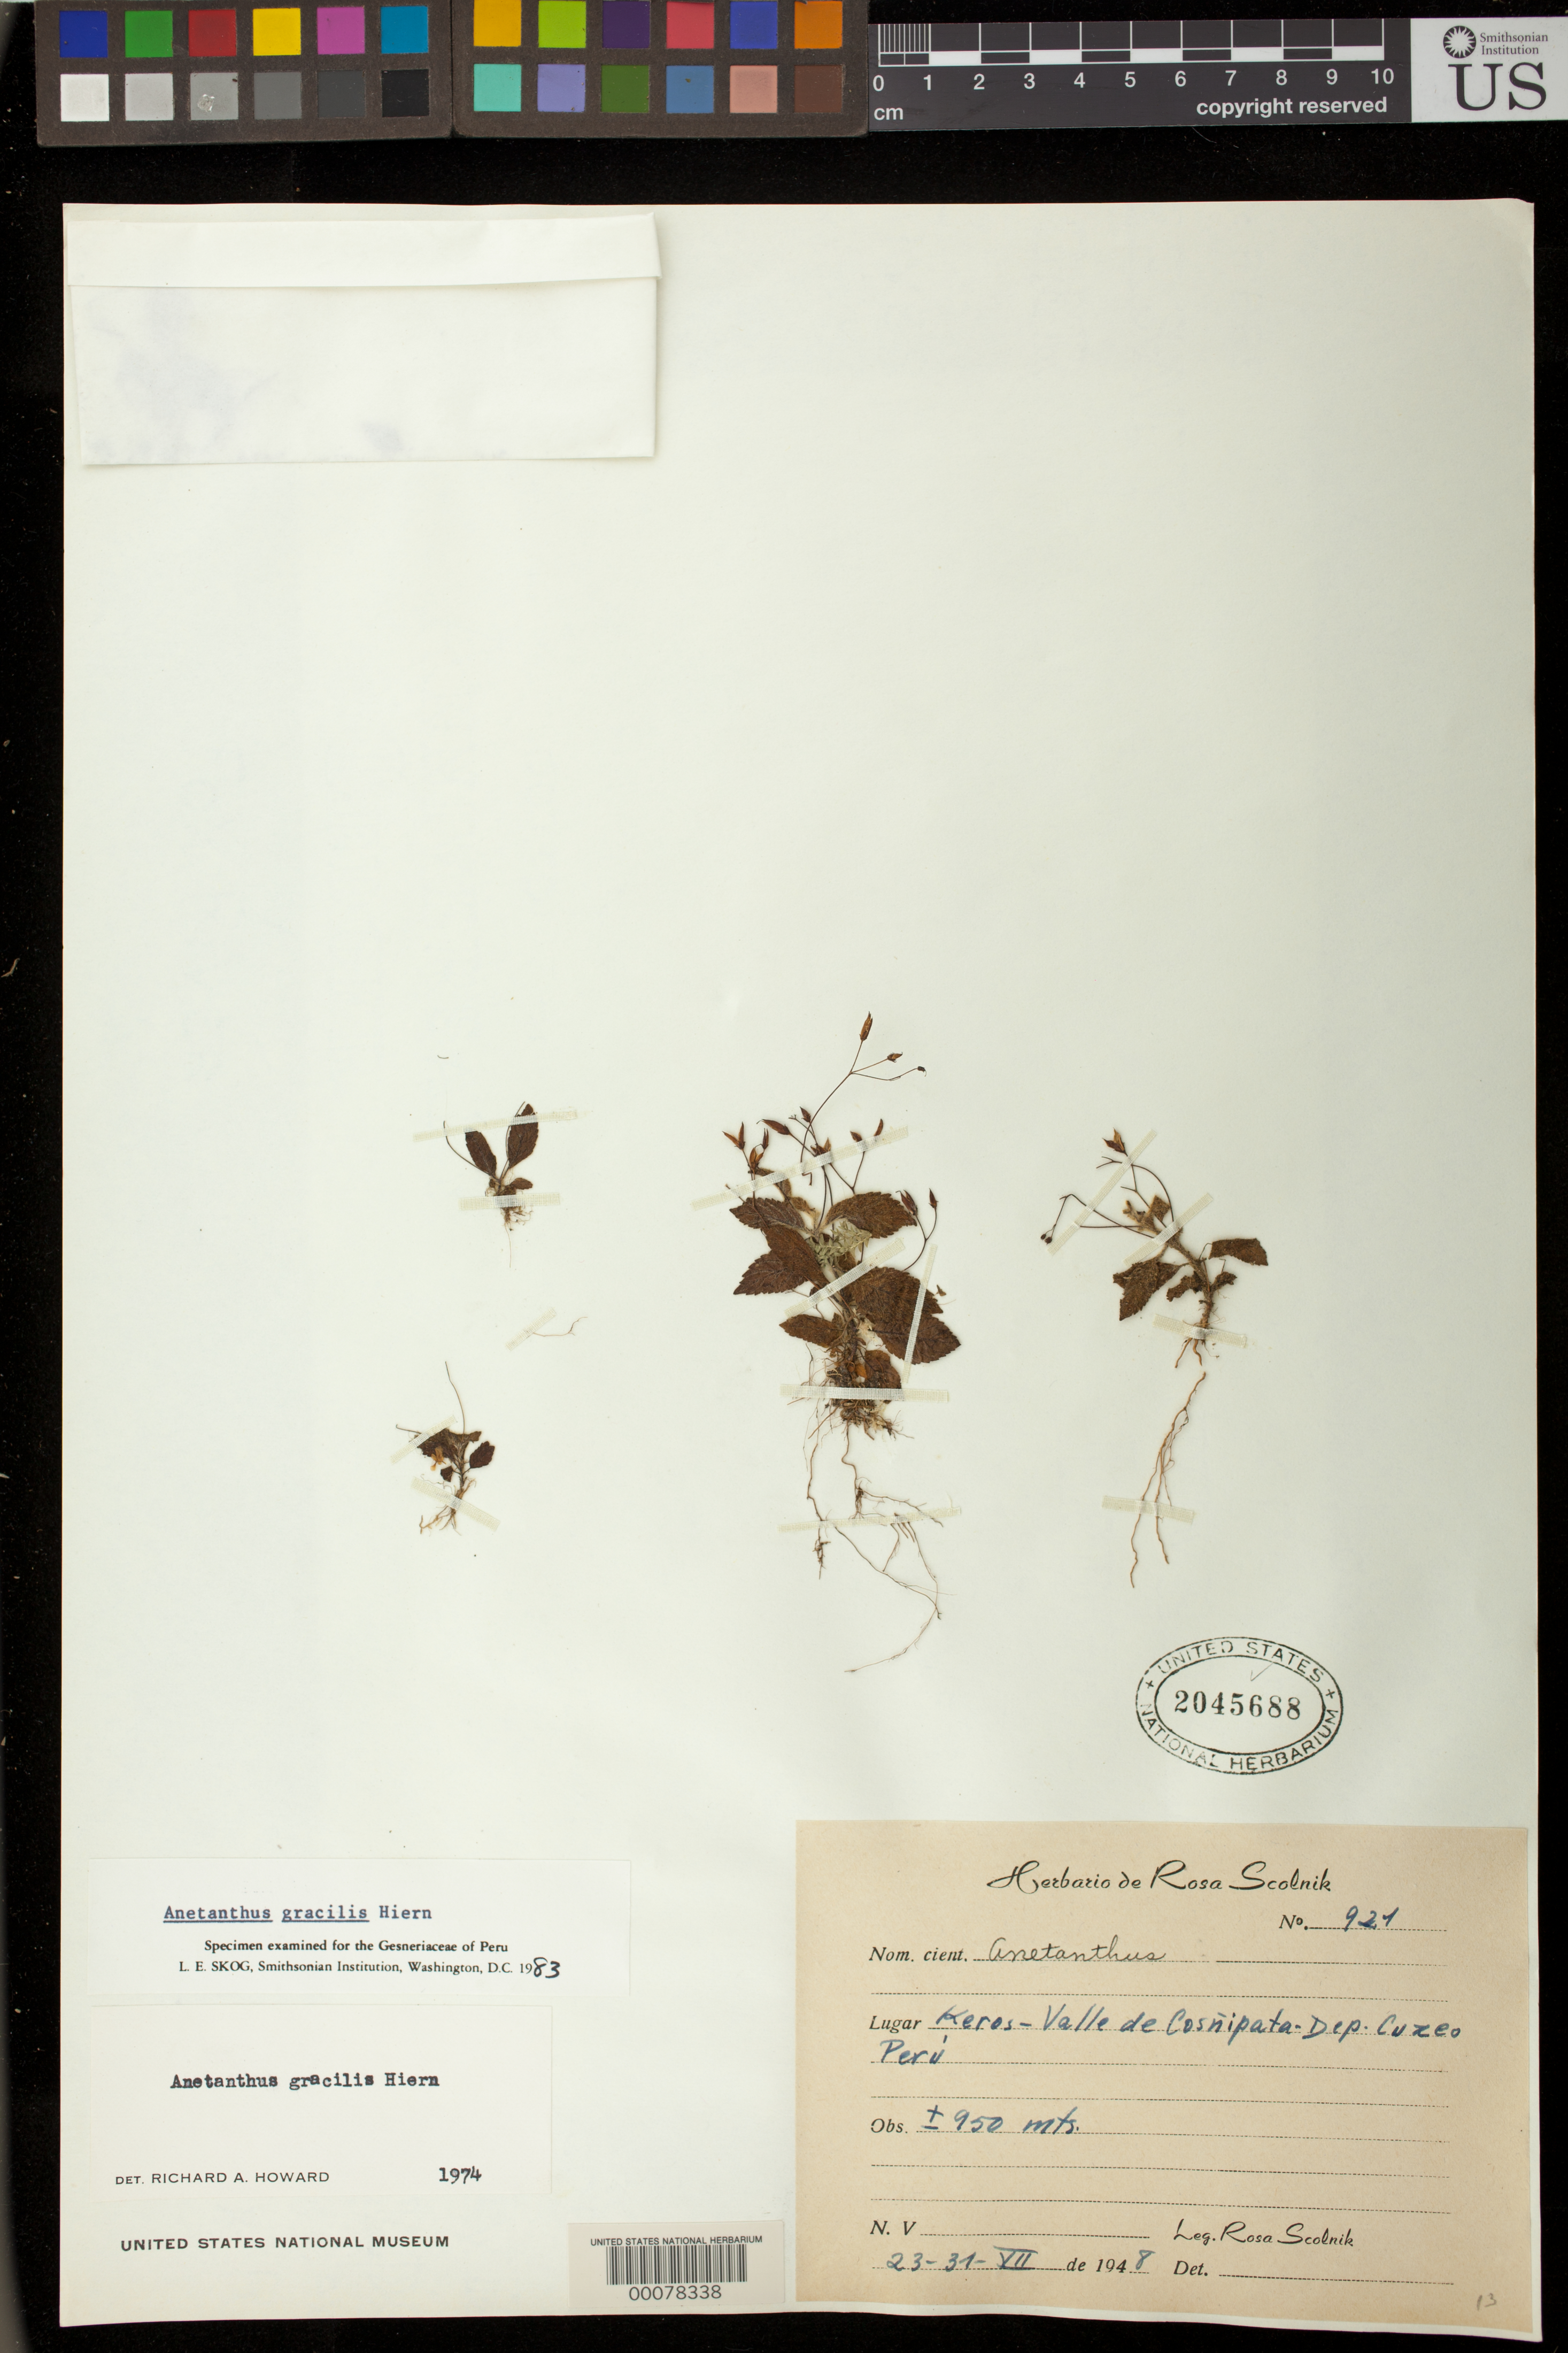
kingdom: Plantae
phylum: Tracheophyta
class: Magnoliopsida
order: Lamiales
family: Gesneriaceae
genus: Anetanthus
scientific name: Anetanthus gracilis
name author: Hiern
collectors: R. Scolnik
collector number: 921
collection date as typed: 23-31 Jul 1948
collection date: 1948-07-23/1948-07-31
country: Peru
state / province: Cusco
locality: Keros, valley de Cosnipata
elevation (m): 950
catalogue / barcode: US 2045688